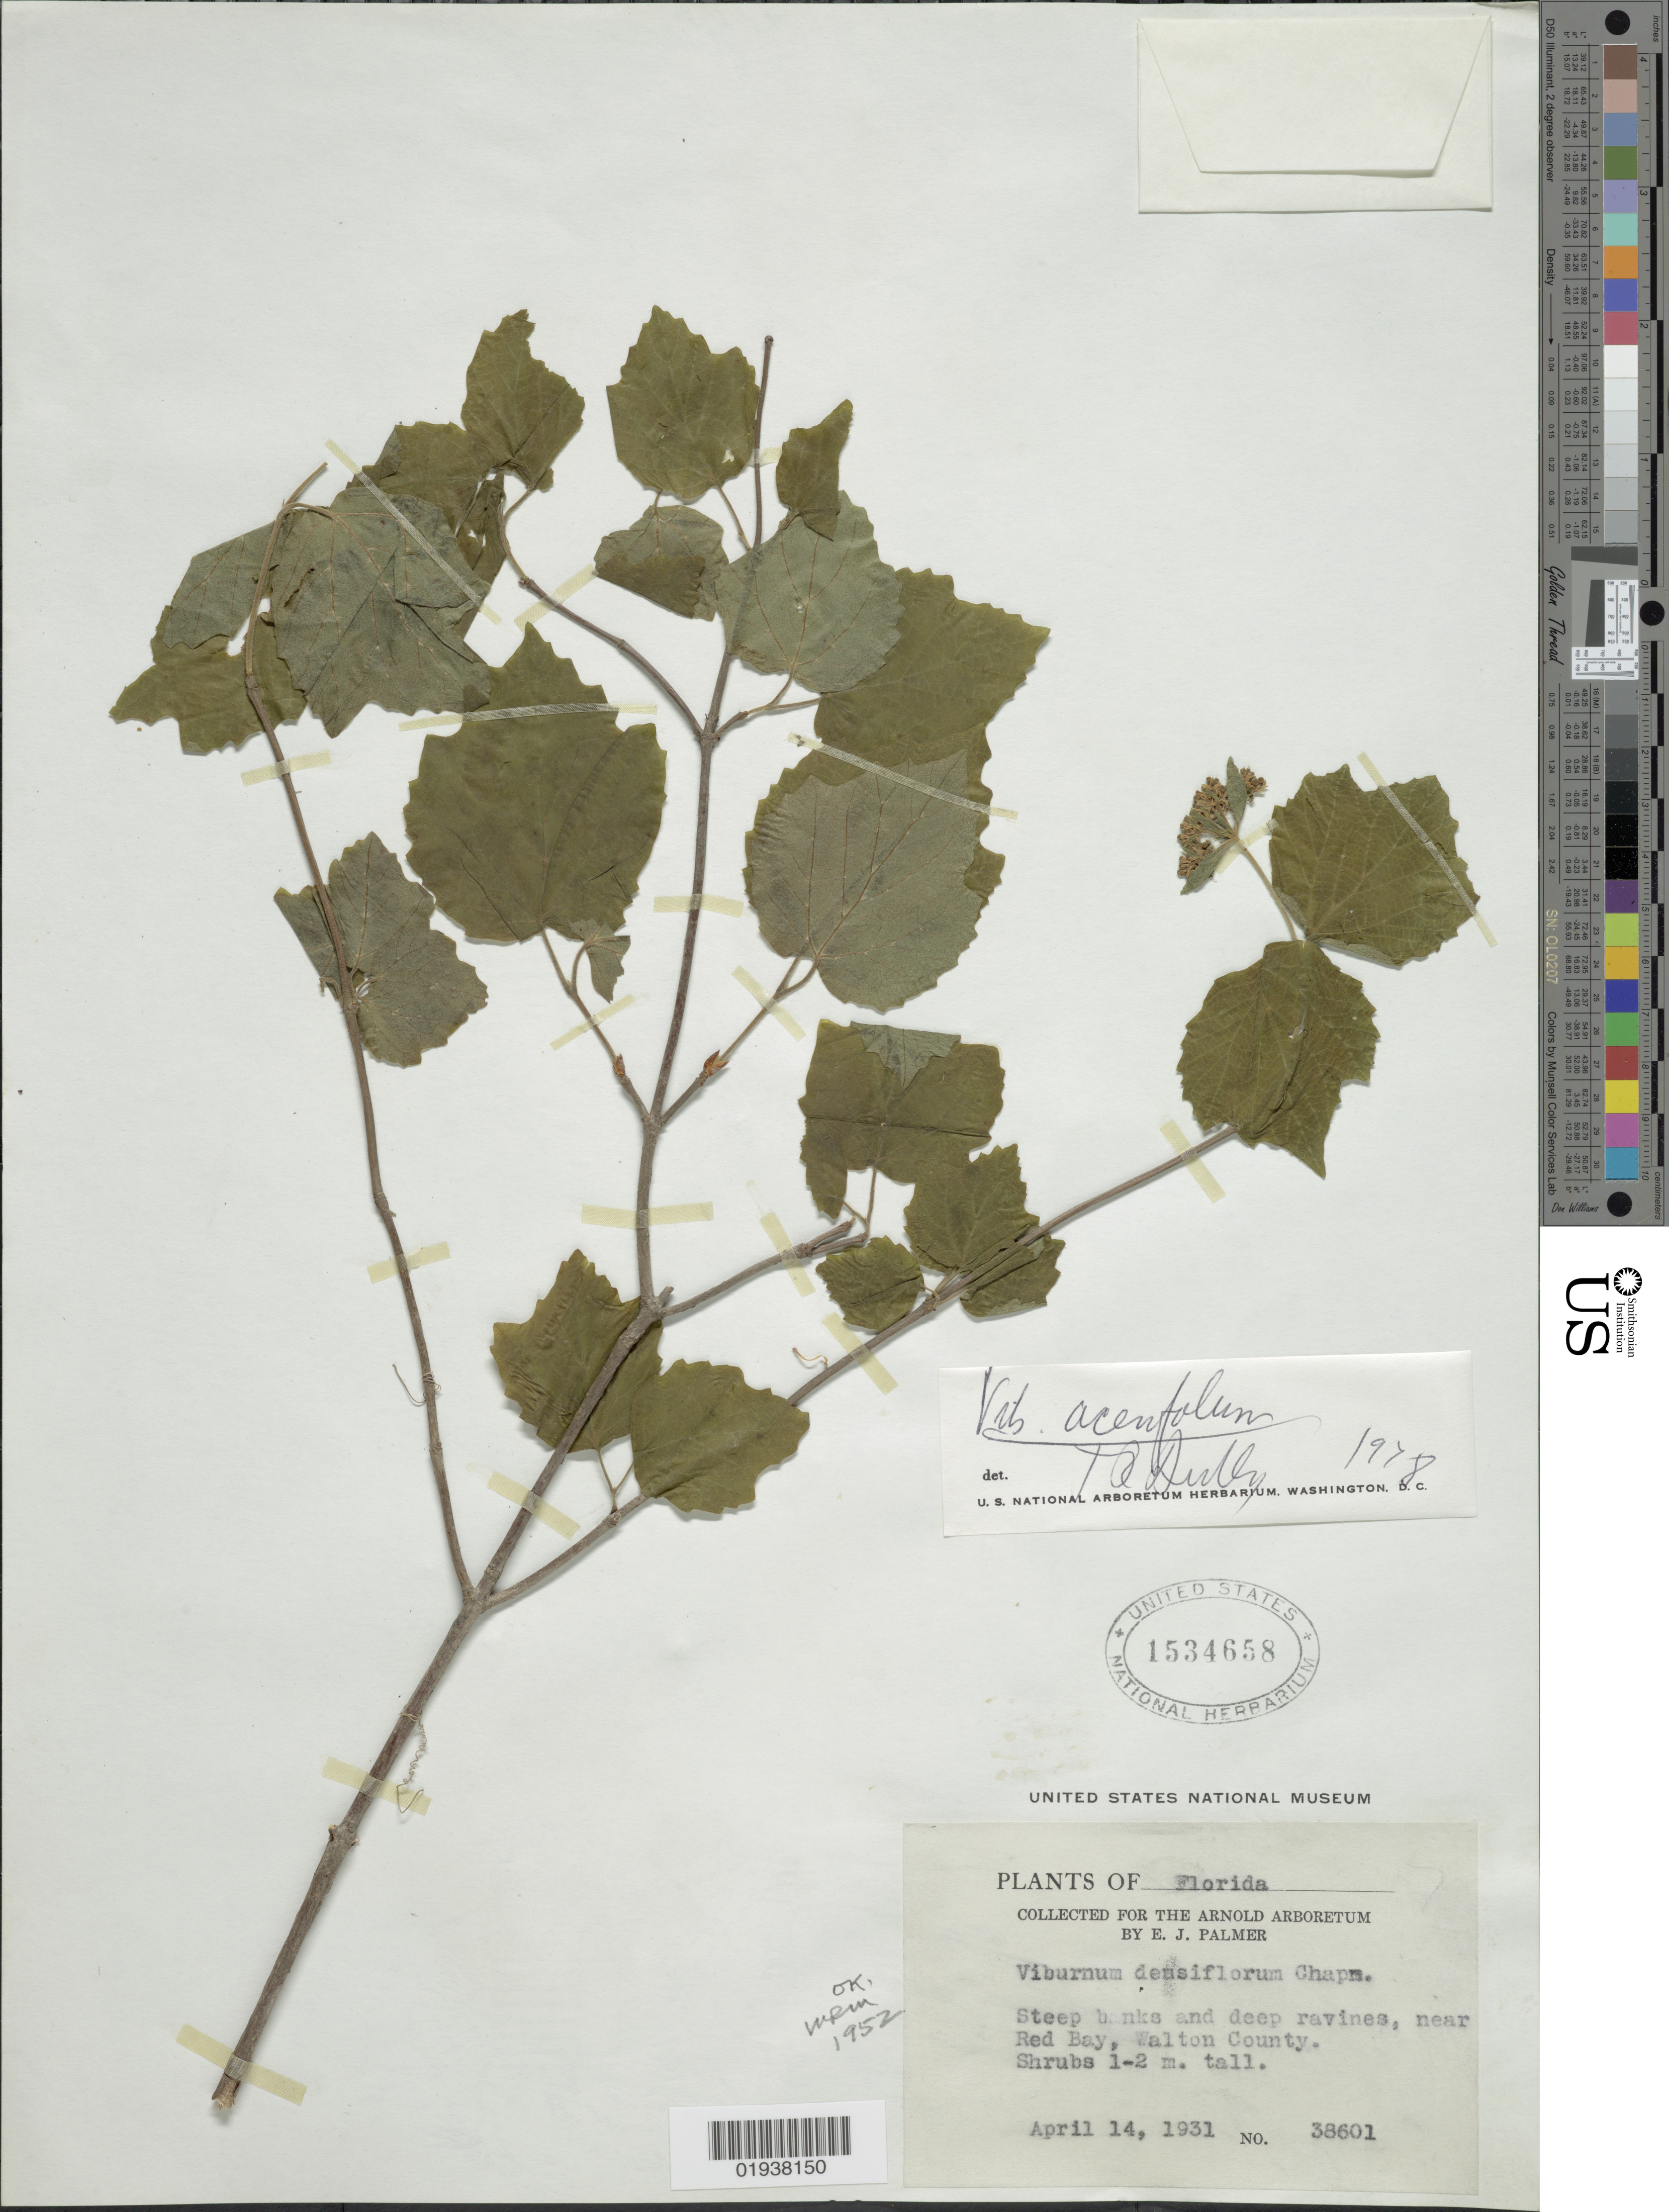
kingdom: Plantae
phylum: Tracheophyta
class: Magnoliopsida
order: Dipsacales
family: Viburnaceae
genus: Viburnum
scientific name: Viburnum acerifolium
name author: L.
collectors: E. J. Palmer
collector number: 38601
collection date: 1931-04-14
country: United States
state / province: Florida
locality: Steep banks and deep ravines, near Red Bay, Walton County.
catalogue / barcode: US 1534658